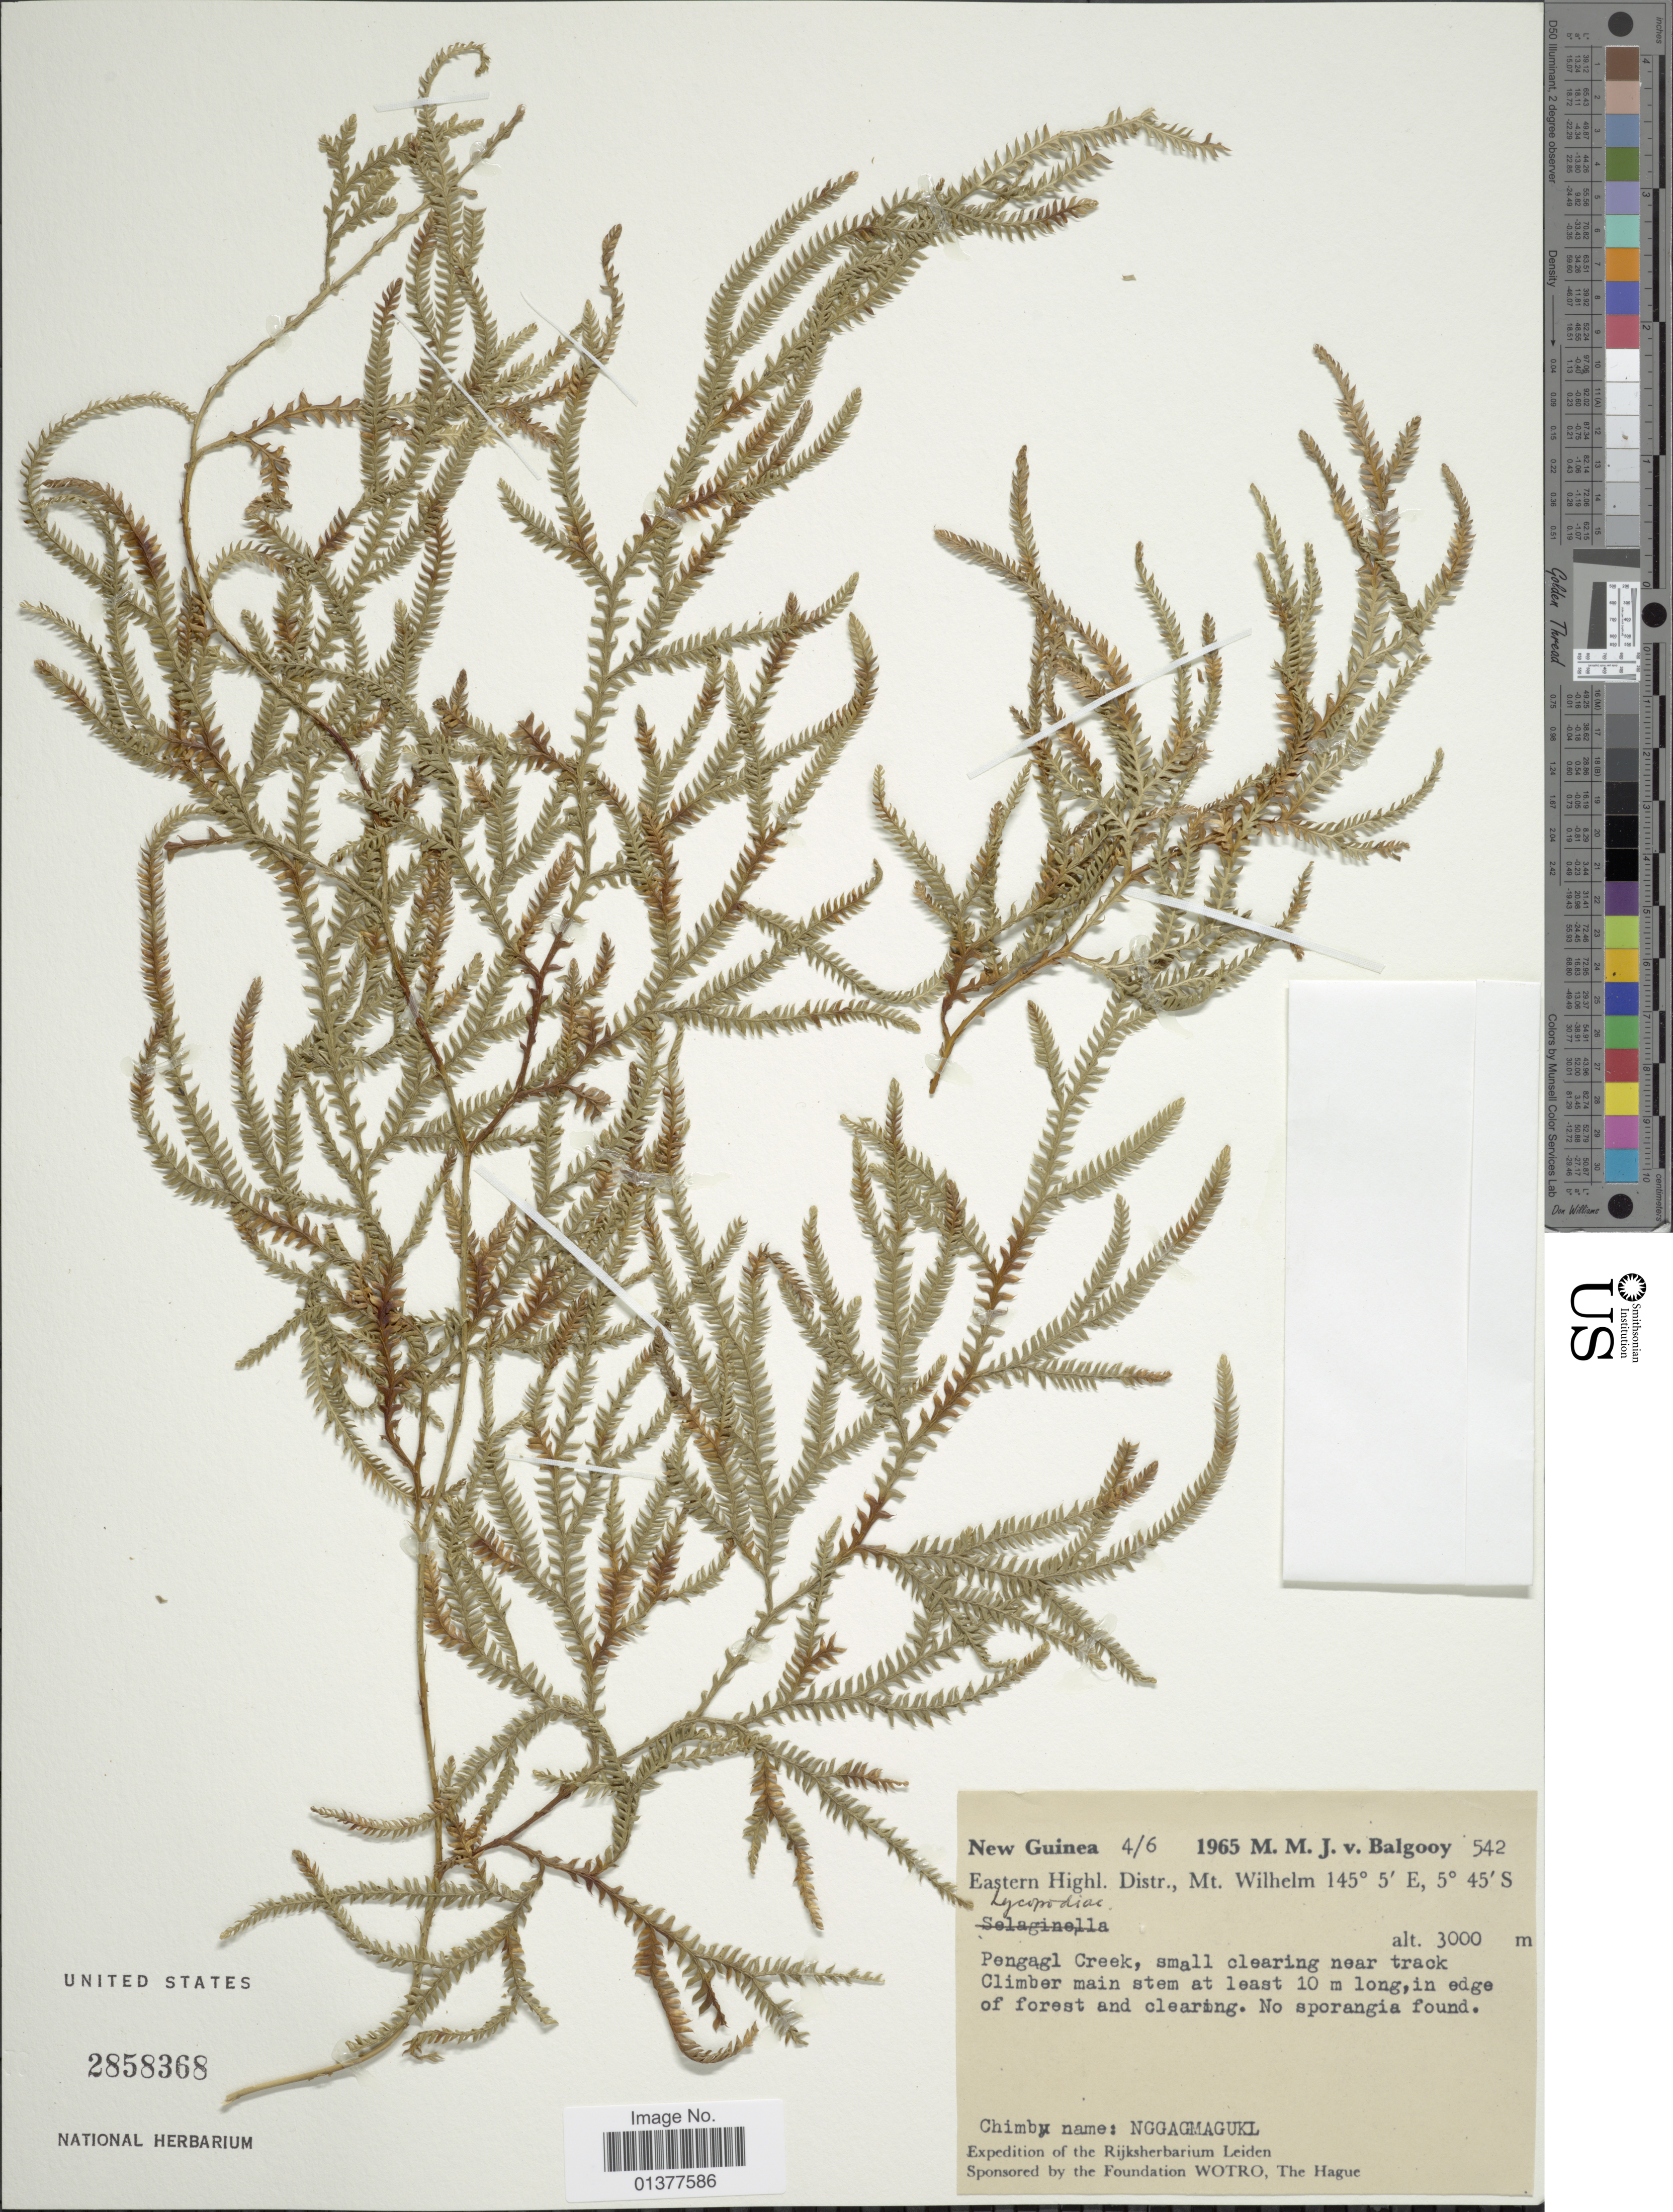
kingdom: Plantae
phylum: Tracheophyta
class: Lycopodiopsida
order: Lycopodiales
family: Lycopodiaceae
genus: Pseudodiphasium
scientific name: Pseudodiphasium volubile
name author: (G. Forst.) Holub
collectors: M. M. van Balgooy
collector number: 542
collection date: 1965-06-04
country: Papua New Guinea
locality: Eastern Highl. Distr., Mt. Wilhelm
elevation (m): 3000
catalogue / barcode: US 2858368